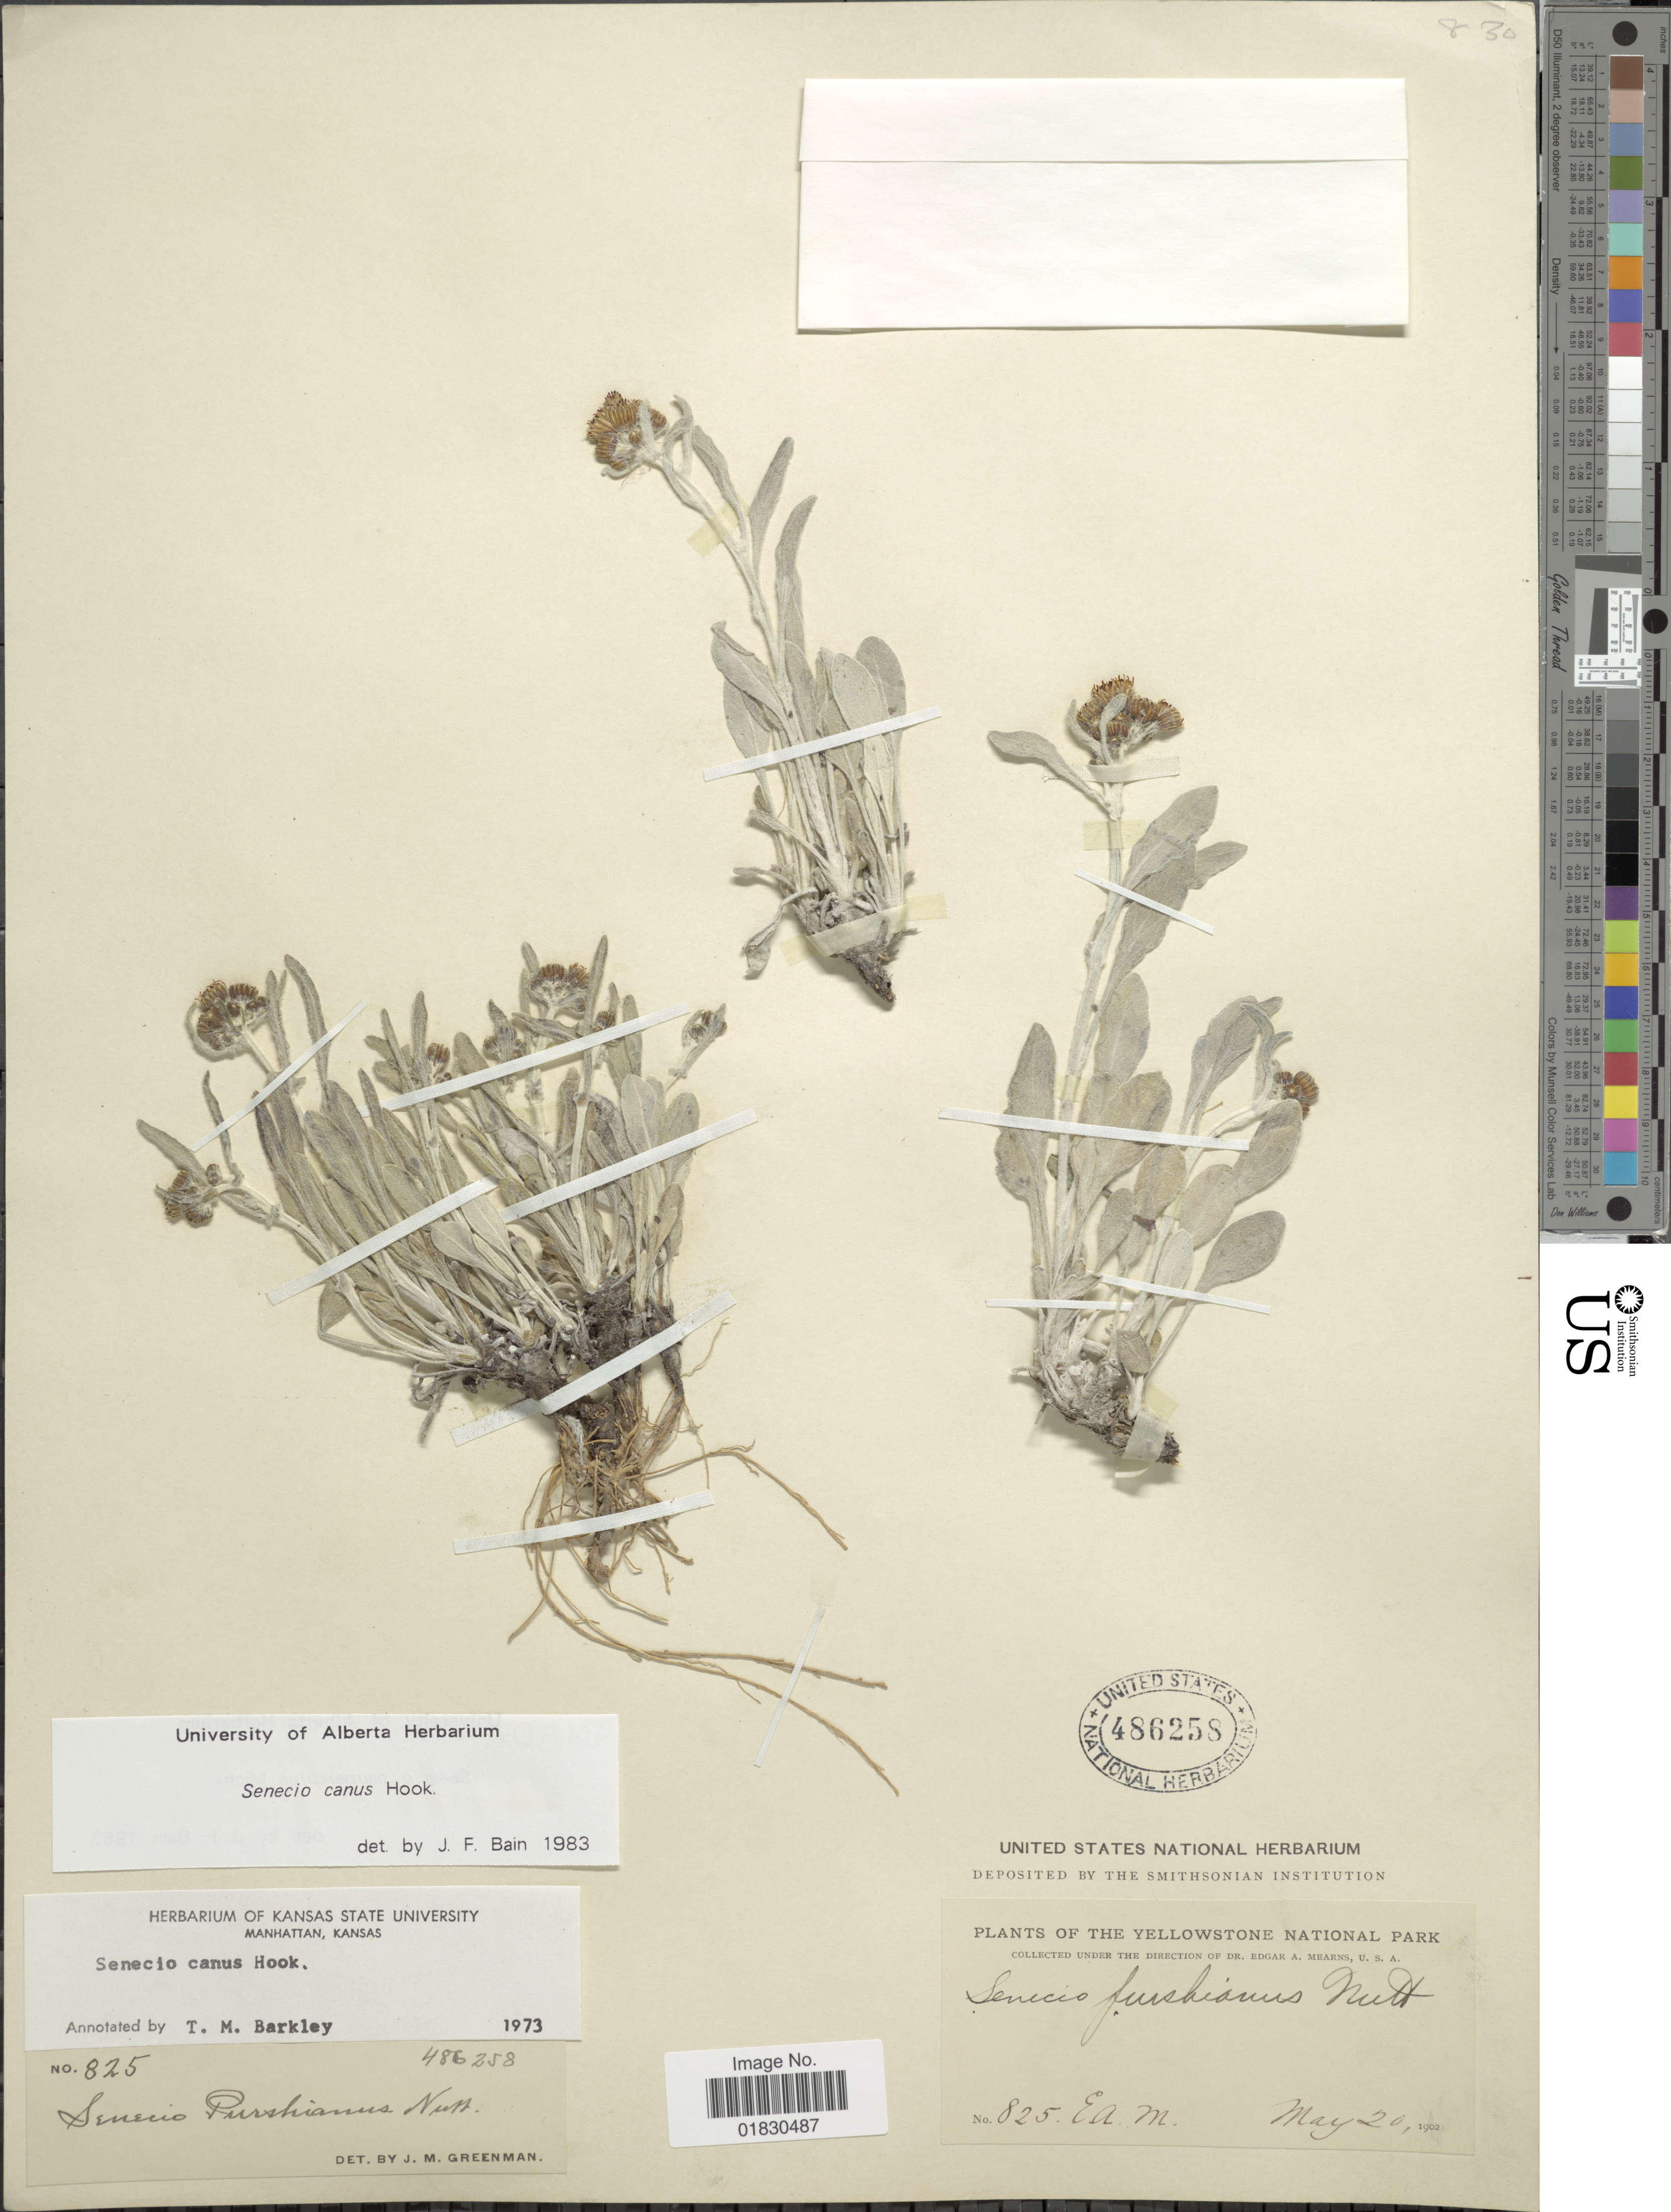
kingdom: Plantae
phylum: Tracheophyta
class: Magnoliopsida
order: Asterales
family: Asteraceae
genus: Packera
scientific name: Packera cana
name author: (Hook.) W.A. Weber & Á. Löve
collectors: E. A. Mearns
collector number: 825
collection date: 1902-05-20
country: United States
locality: The Yellowstone National Park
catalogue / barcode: US 486258